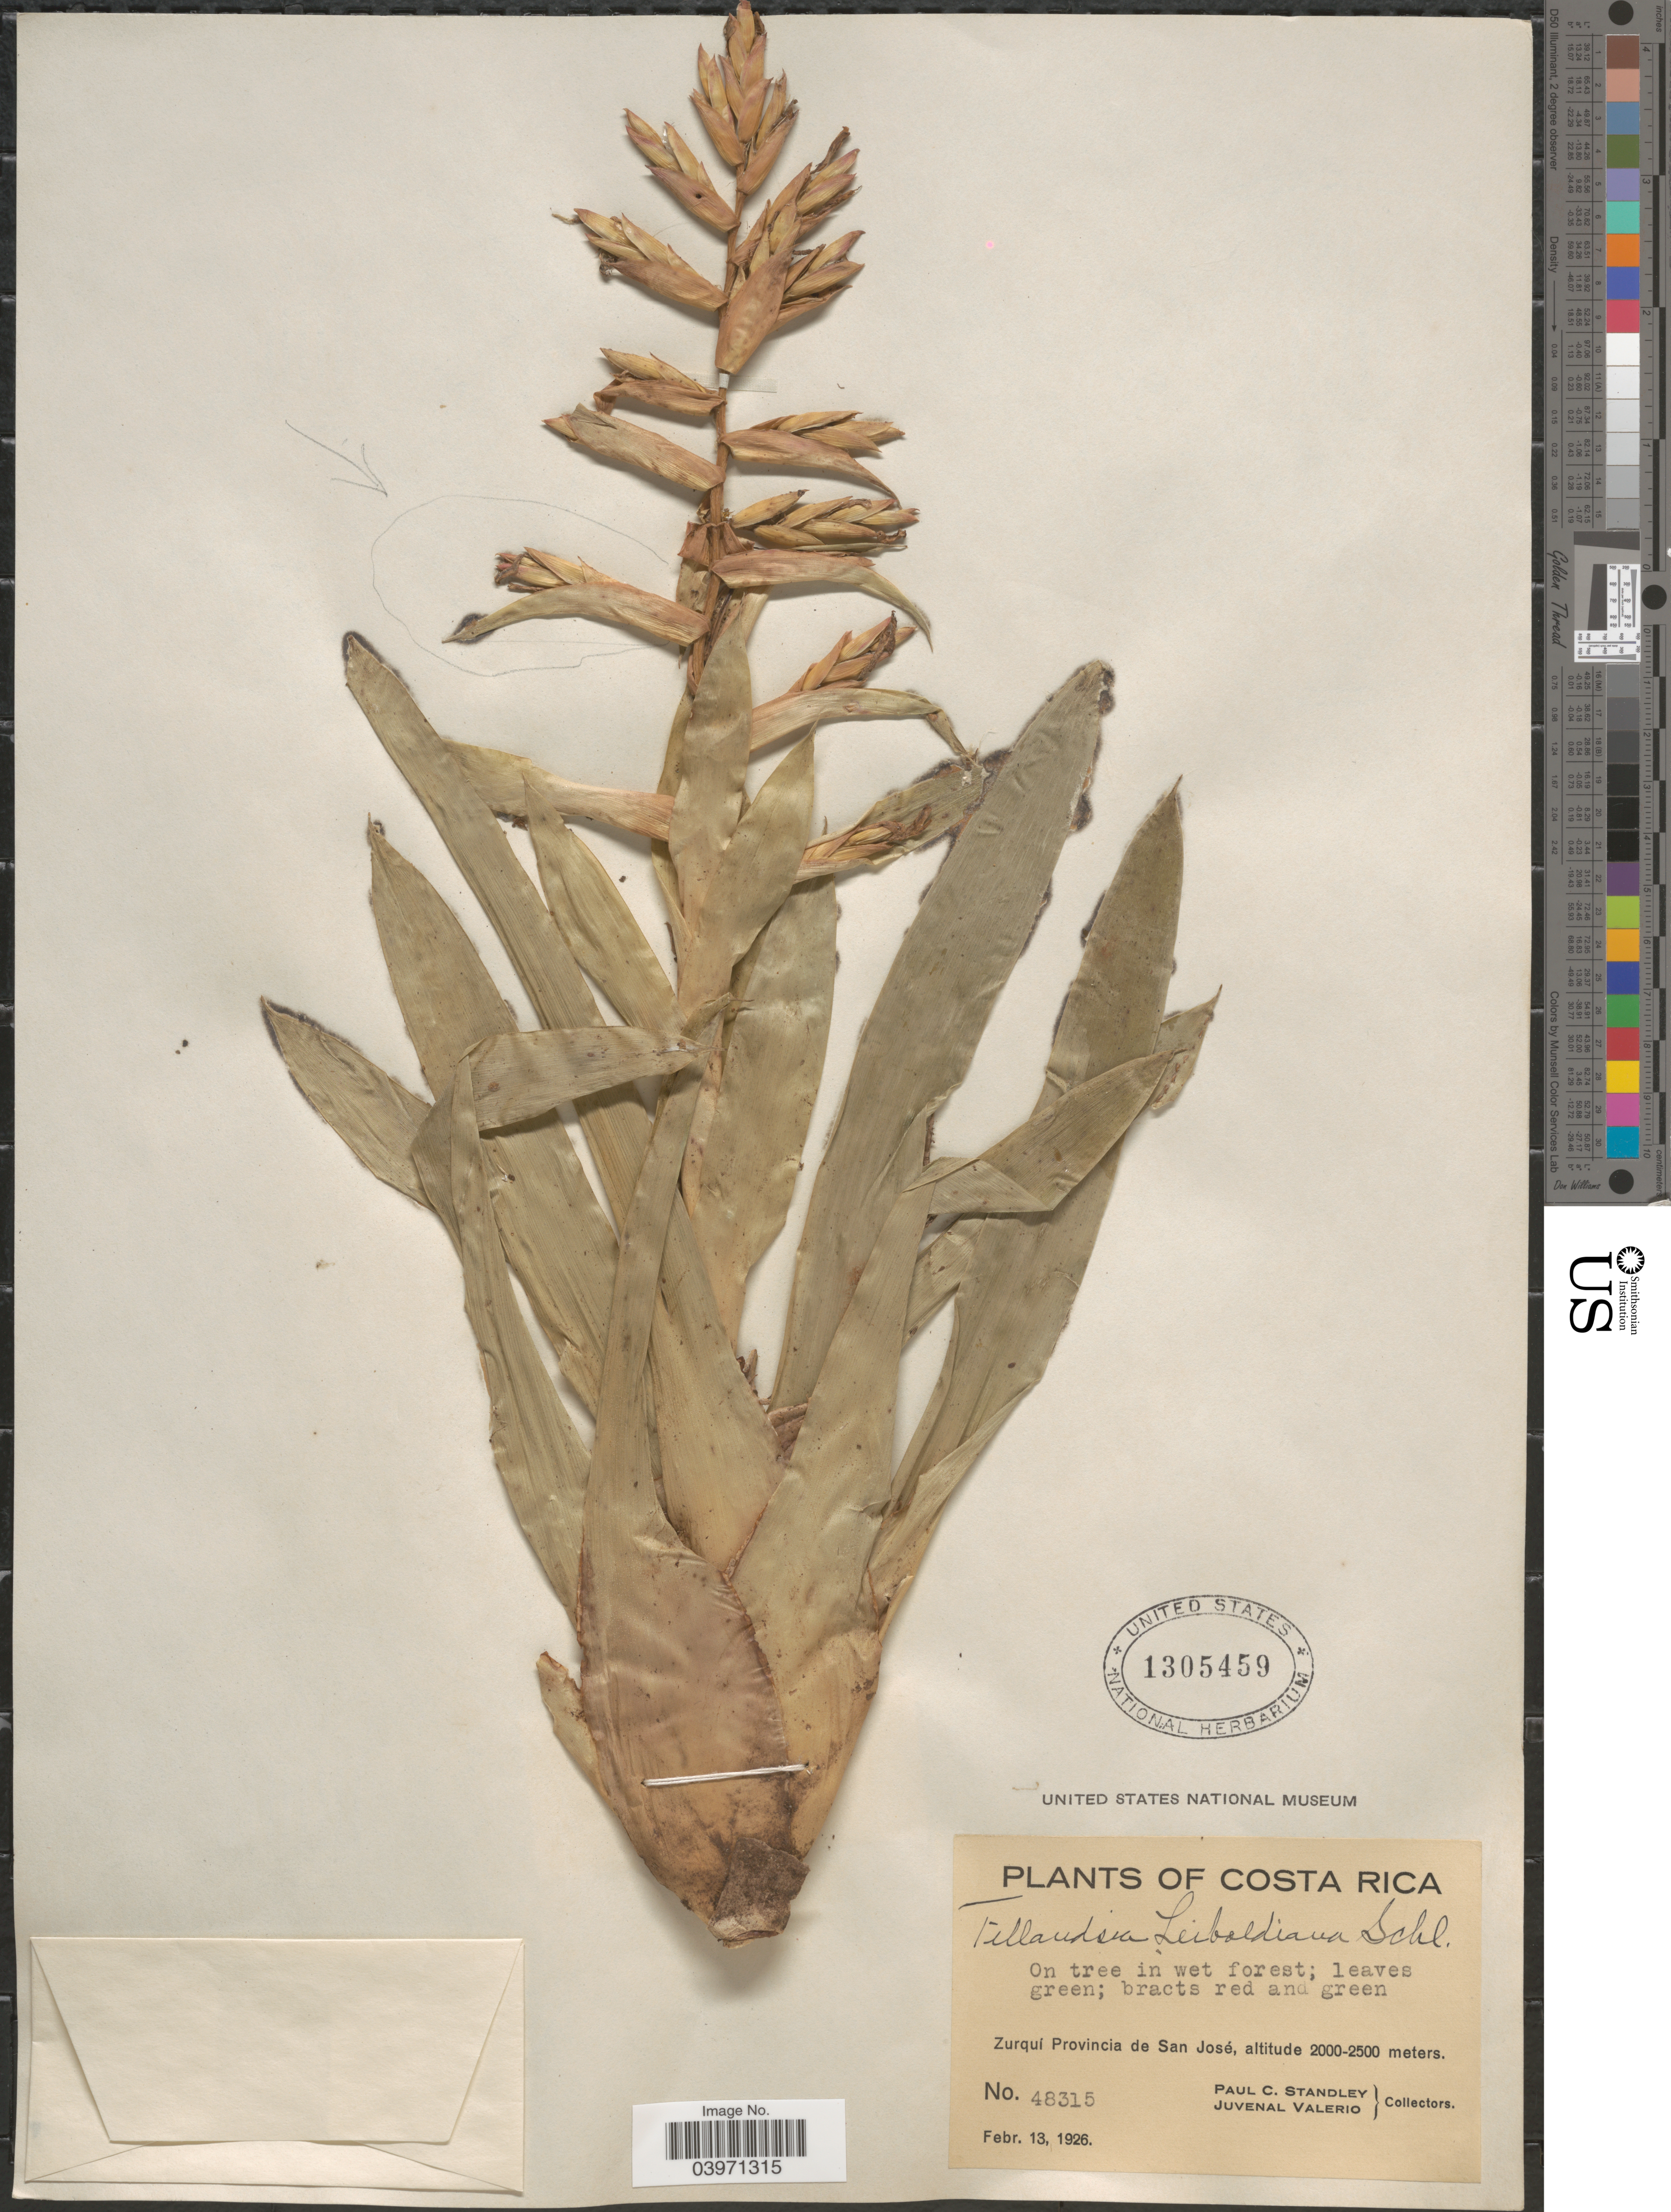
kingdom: Plantae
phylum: Tracheophyta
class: Liliopsida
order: Poales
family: Bromeliaceae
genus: Tillandsia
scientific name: Tillandsia leiboldiana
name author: Schltdl.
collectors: P. C. Standley & J. Valerio R.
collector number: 48315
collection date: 1926-02-13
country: Costa Rica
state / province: San José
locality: Zurquí.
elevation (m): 2000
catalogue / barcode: US 1305459